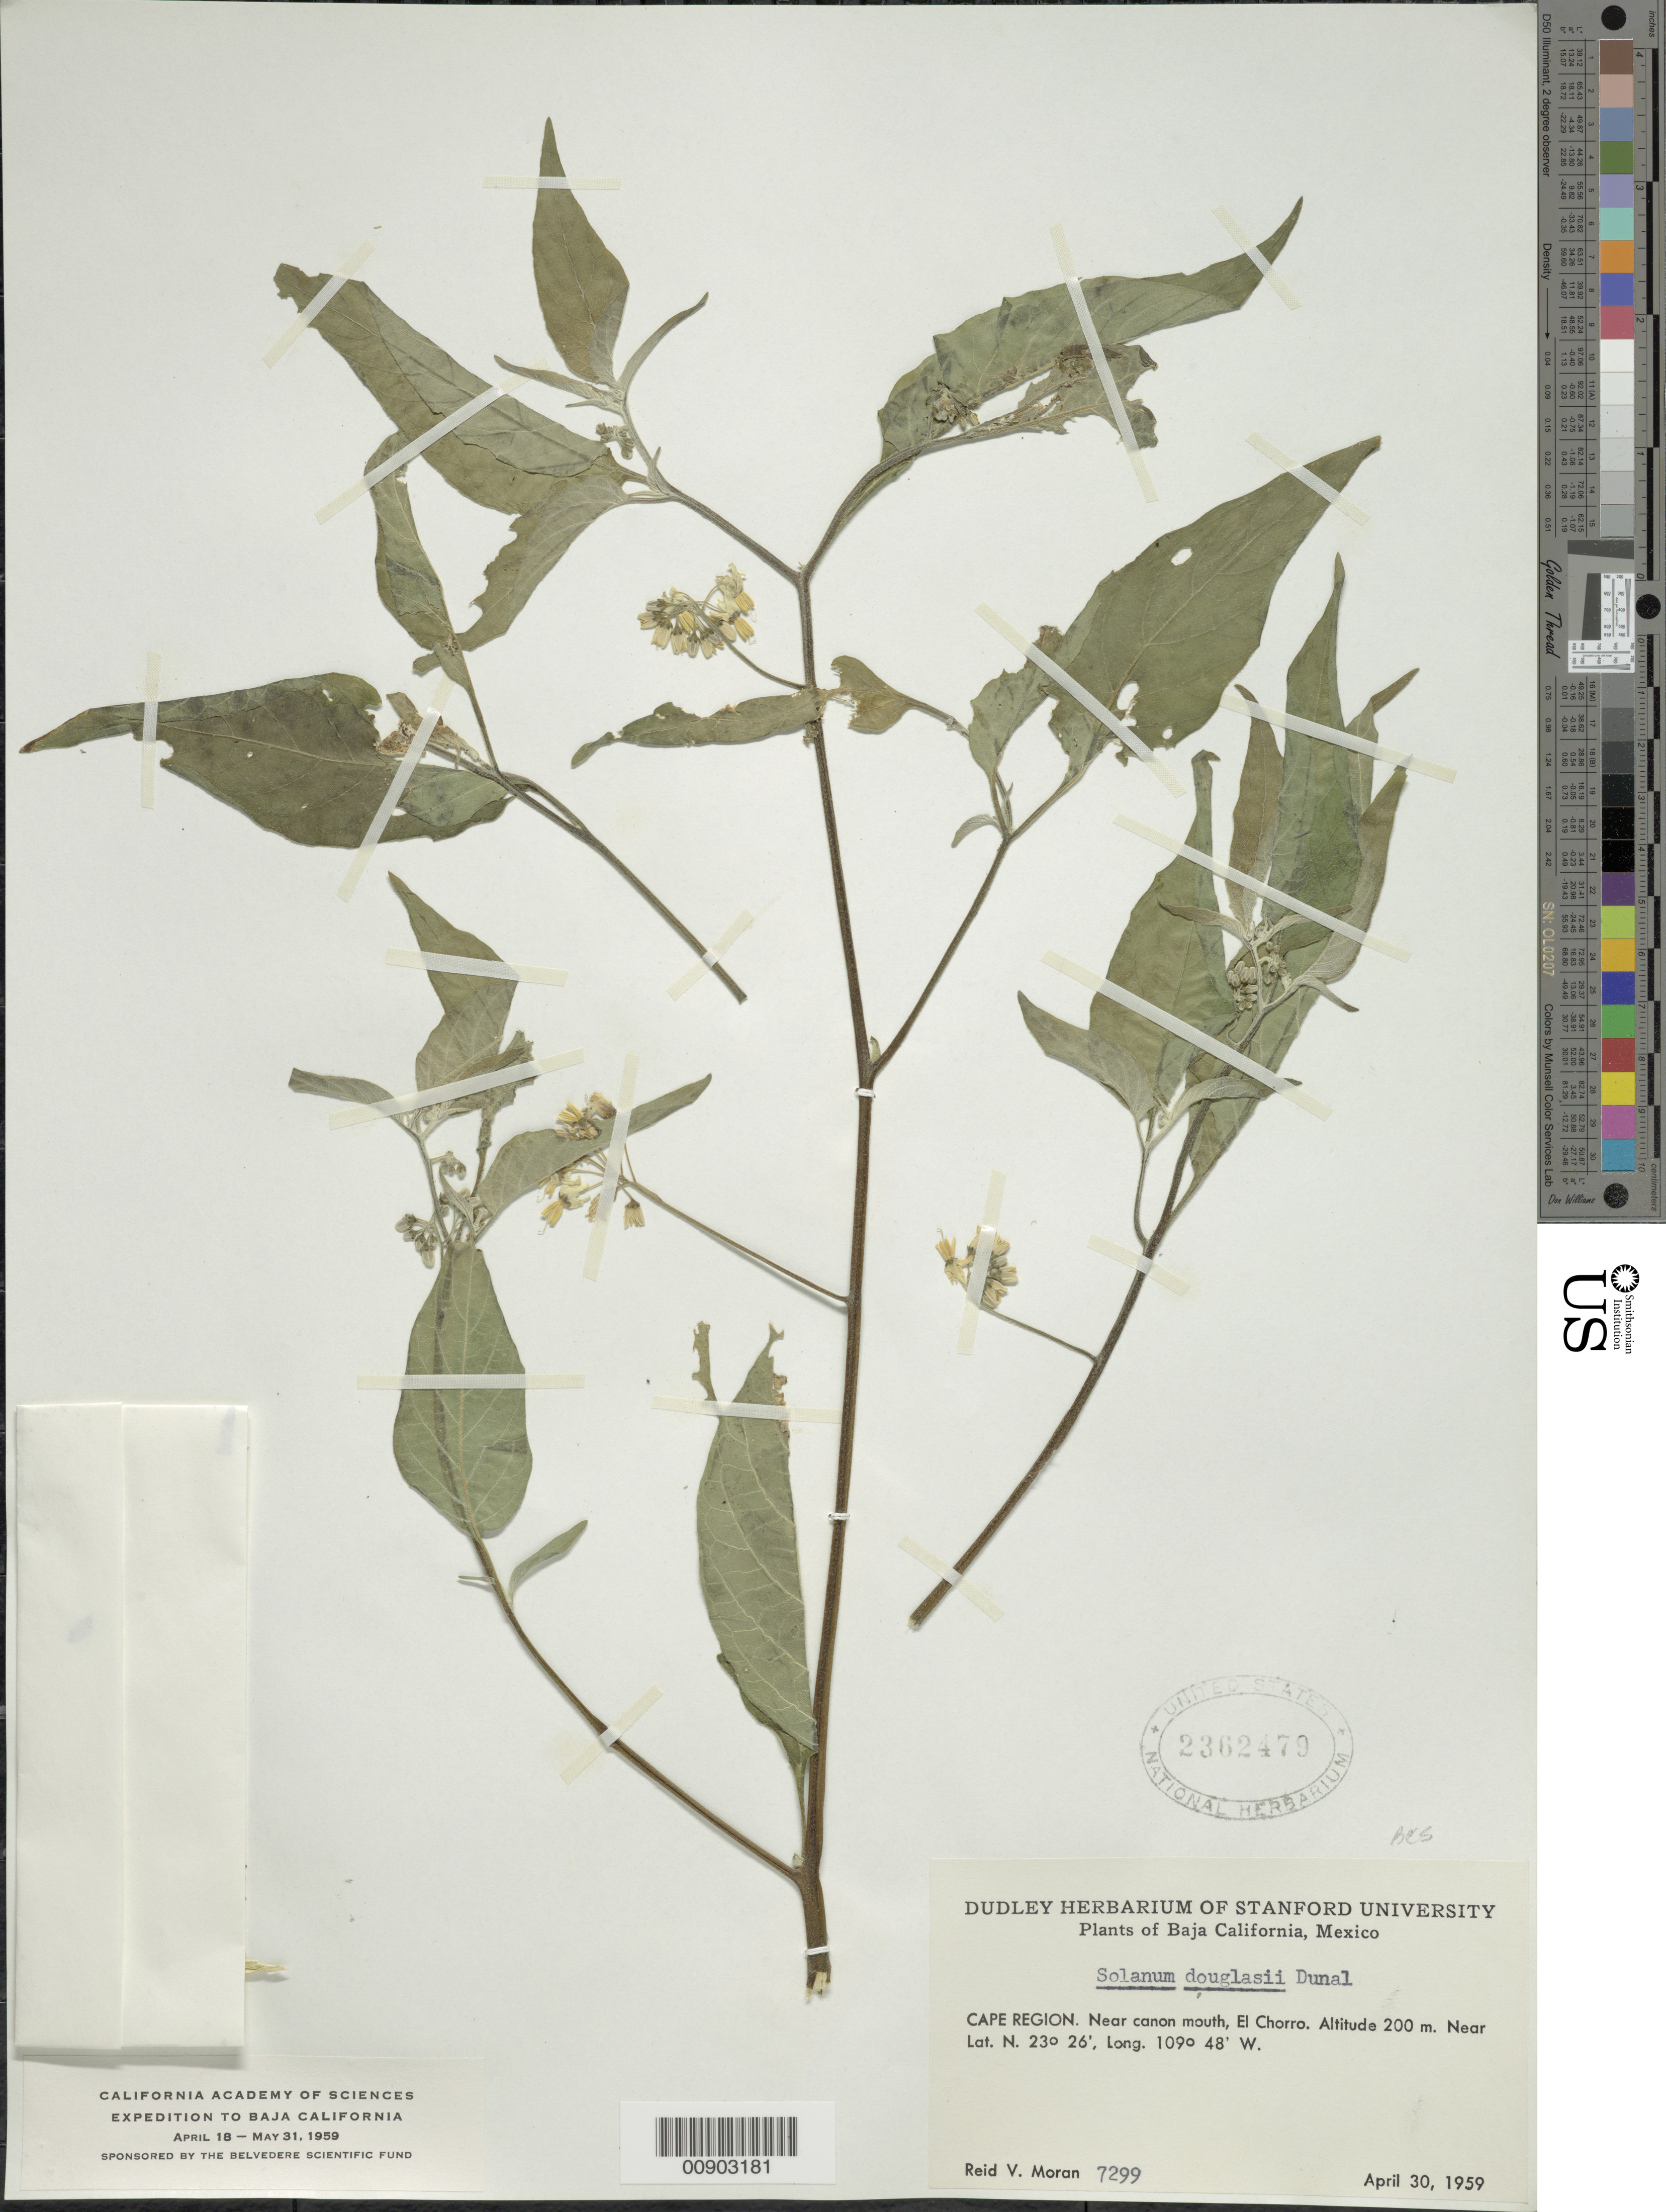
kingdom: Plantae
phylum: Tracheophyta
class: Magnoliopsida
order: Solanales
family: Solanaceae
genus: Solanum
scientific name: Solanum douglasii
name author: Dunal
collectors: R. V. Moran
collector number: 7299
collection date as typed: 30 Apr 1959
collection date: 1959-04-30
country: Mexico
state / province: Baja California Sur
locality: Cape Region. Near canon mouth, El Chorro, Baja California Sur.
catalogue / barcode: US 2362479